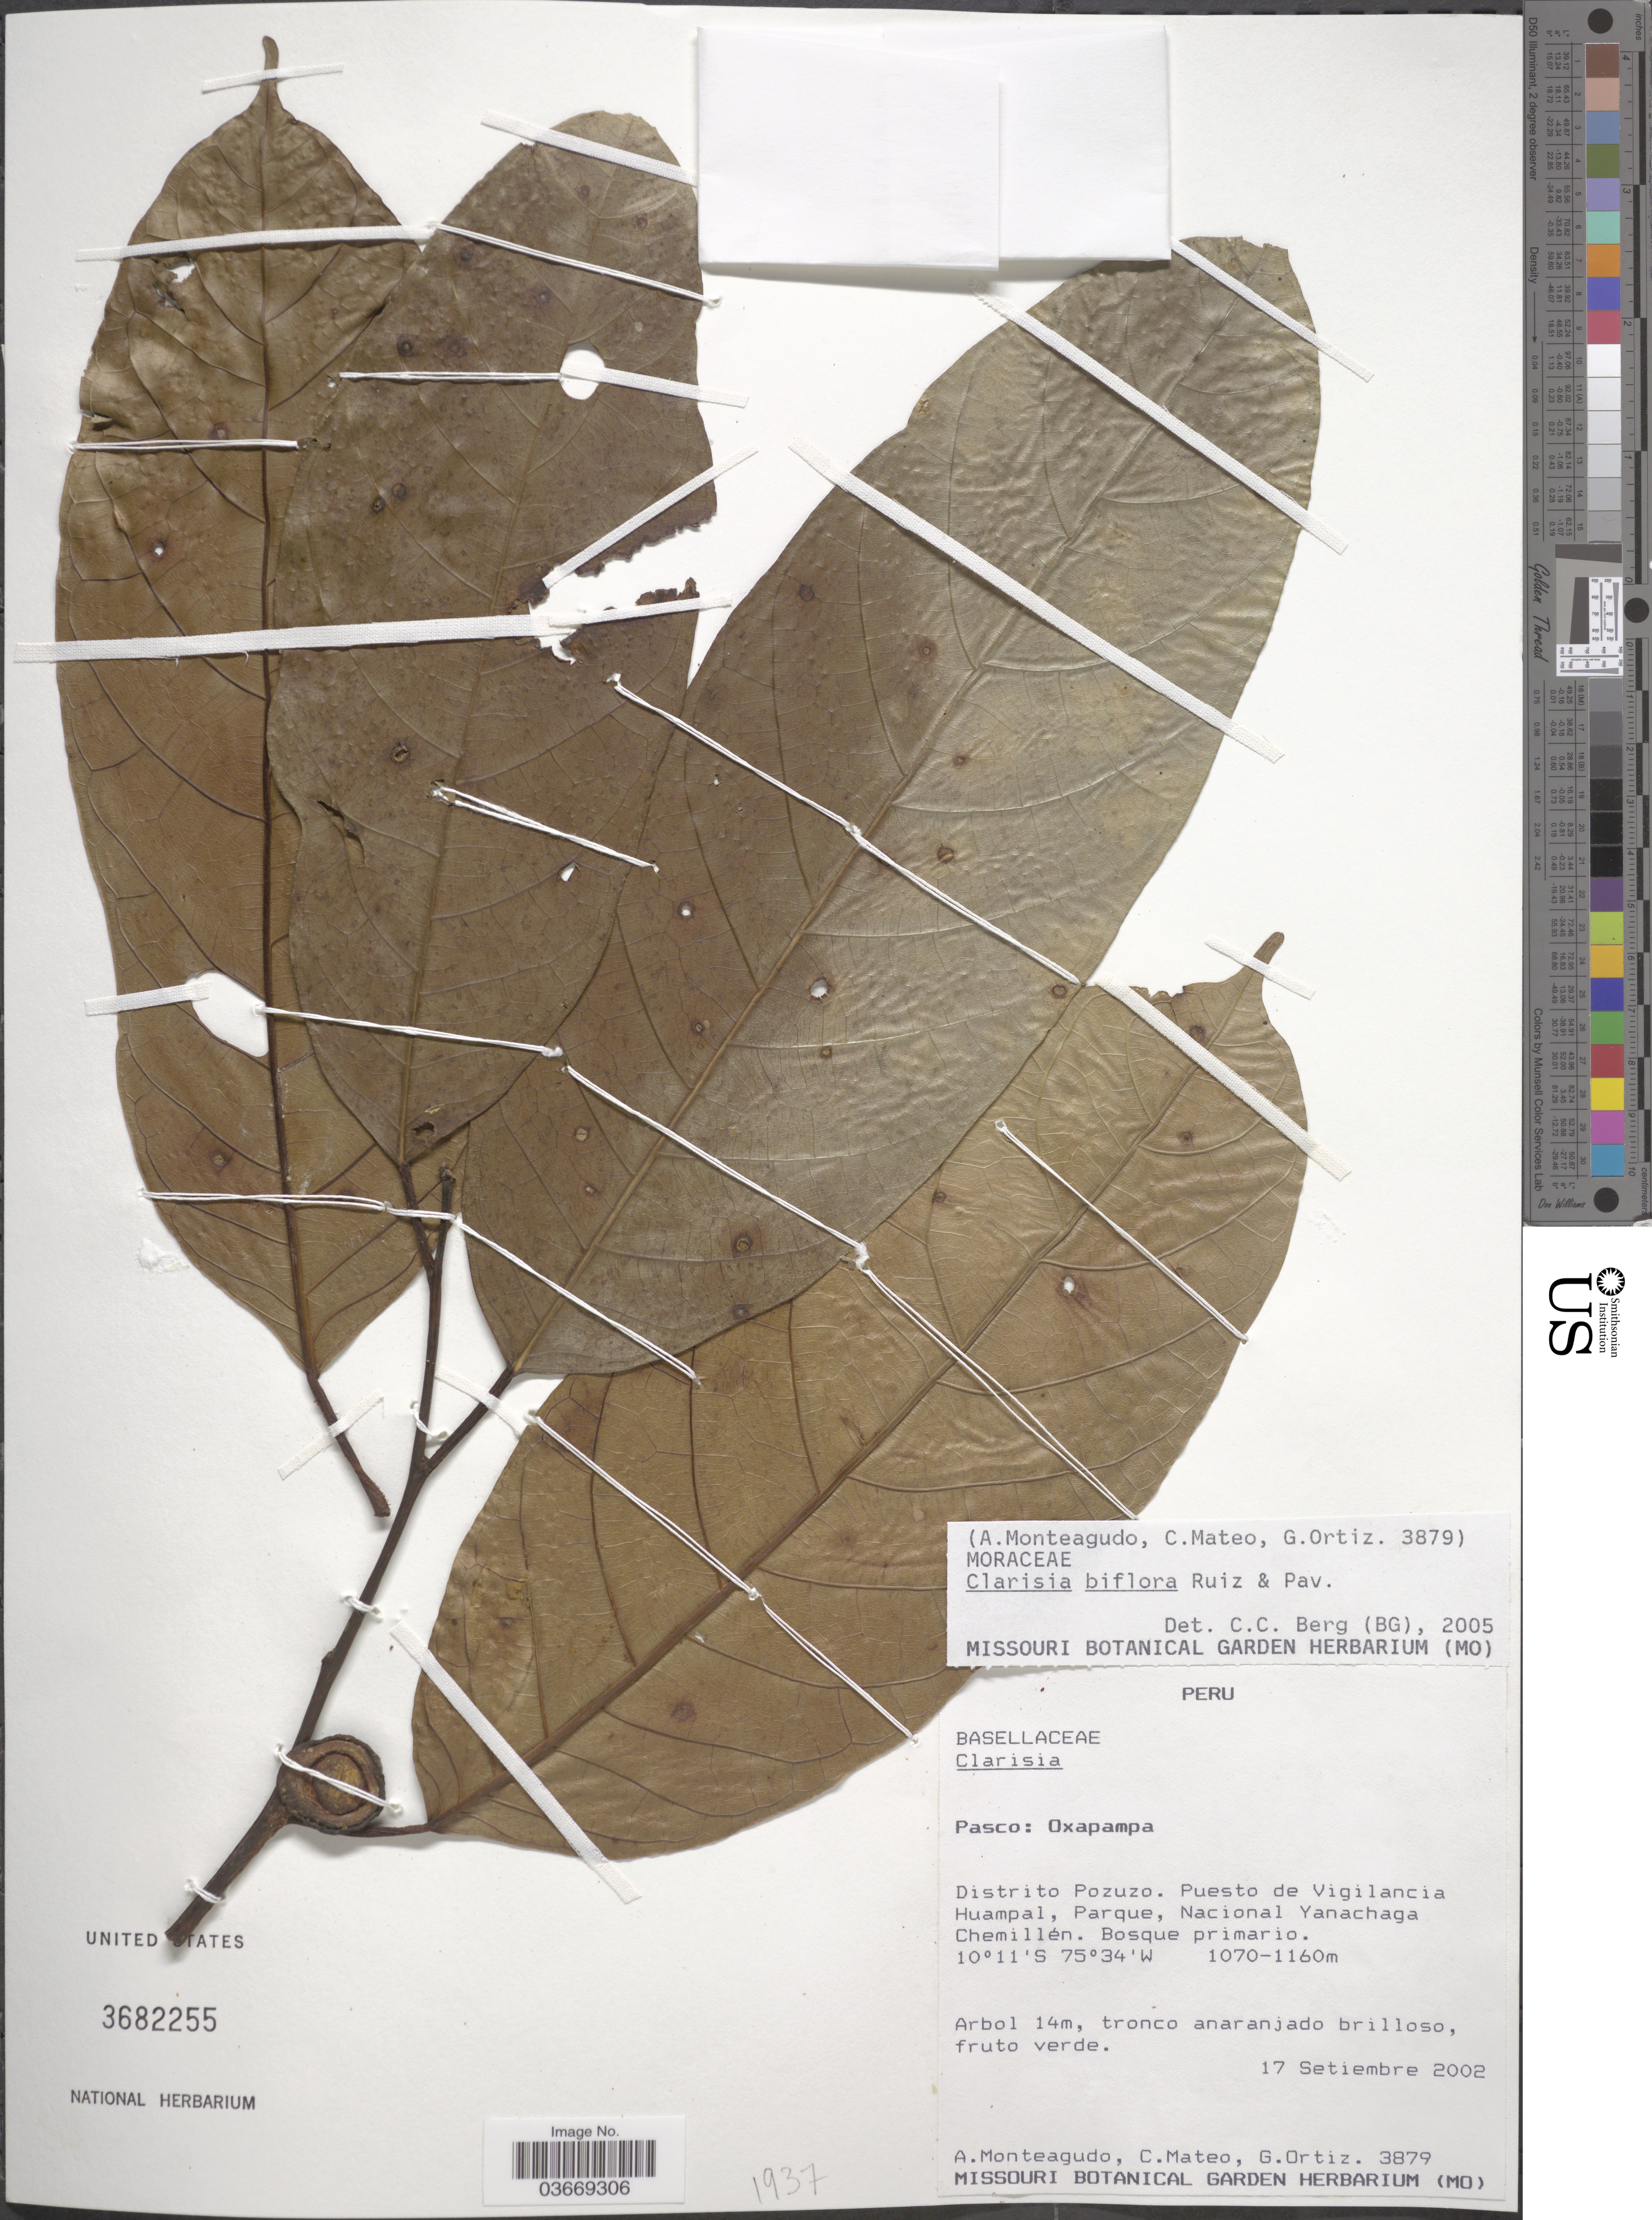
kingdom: Plantae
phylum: Tracheophyta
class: Magnoliopsida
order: Rosales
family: Moraceae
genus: Clarisia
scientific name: Clarisia biflora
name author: Ruiz & Pav.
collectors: A. Monteagudo, C. Mateo & G. Ortiz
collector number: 3879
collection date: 2002-09-17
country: Peru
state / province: Pasco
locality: Oxapampa. Distrito Pozuzo. Puesto de Vigilancia Huampal, Parque, Nacional Yanachaga Chemillén.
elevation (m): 1070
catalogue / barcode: US 3682255